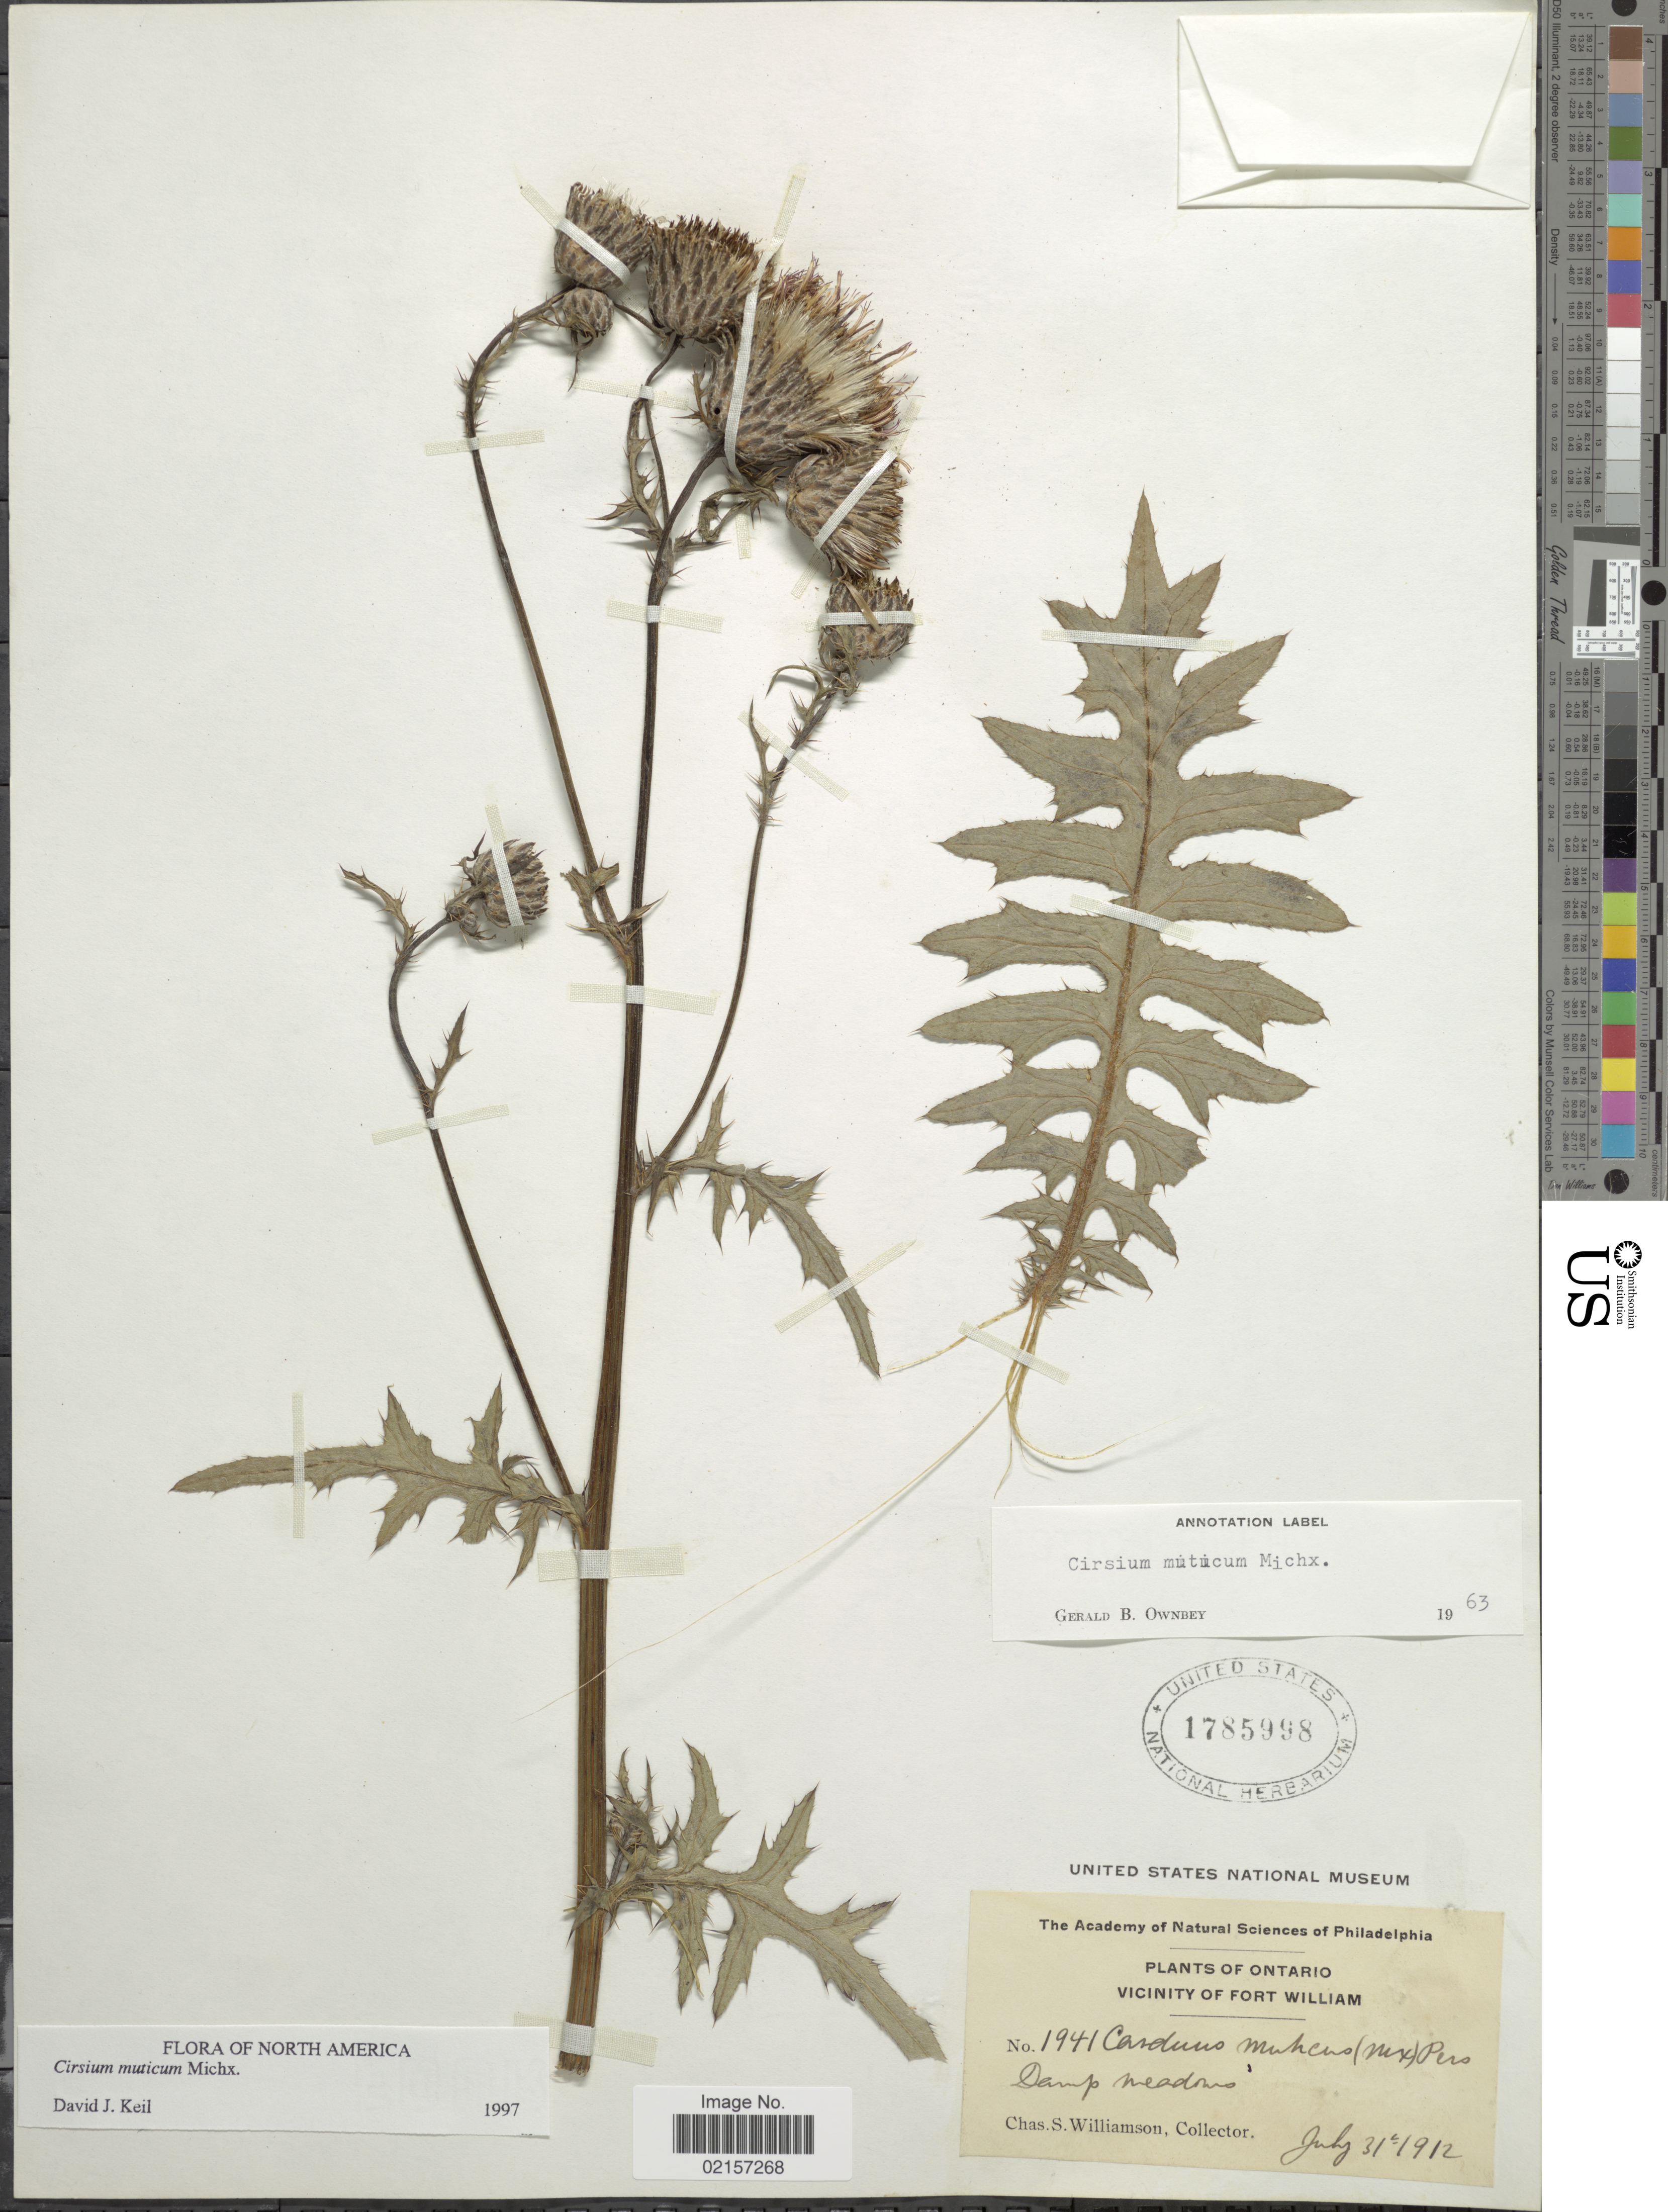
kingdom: Plantae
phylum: Tracheophyta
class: Magnoliopsida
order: Asterales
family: Asteraceae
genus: Cirsium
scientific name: Cirsium muticum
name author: Michx.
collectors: C. Williamson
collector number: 1941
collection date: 1912-07-31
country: Canada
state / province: Ontario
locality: Vicinity of Fort William, Damp meadows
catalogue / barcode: US 1785998